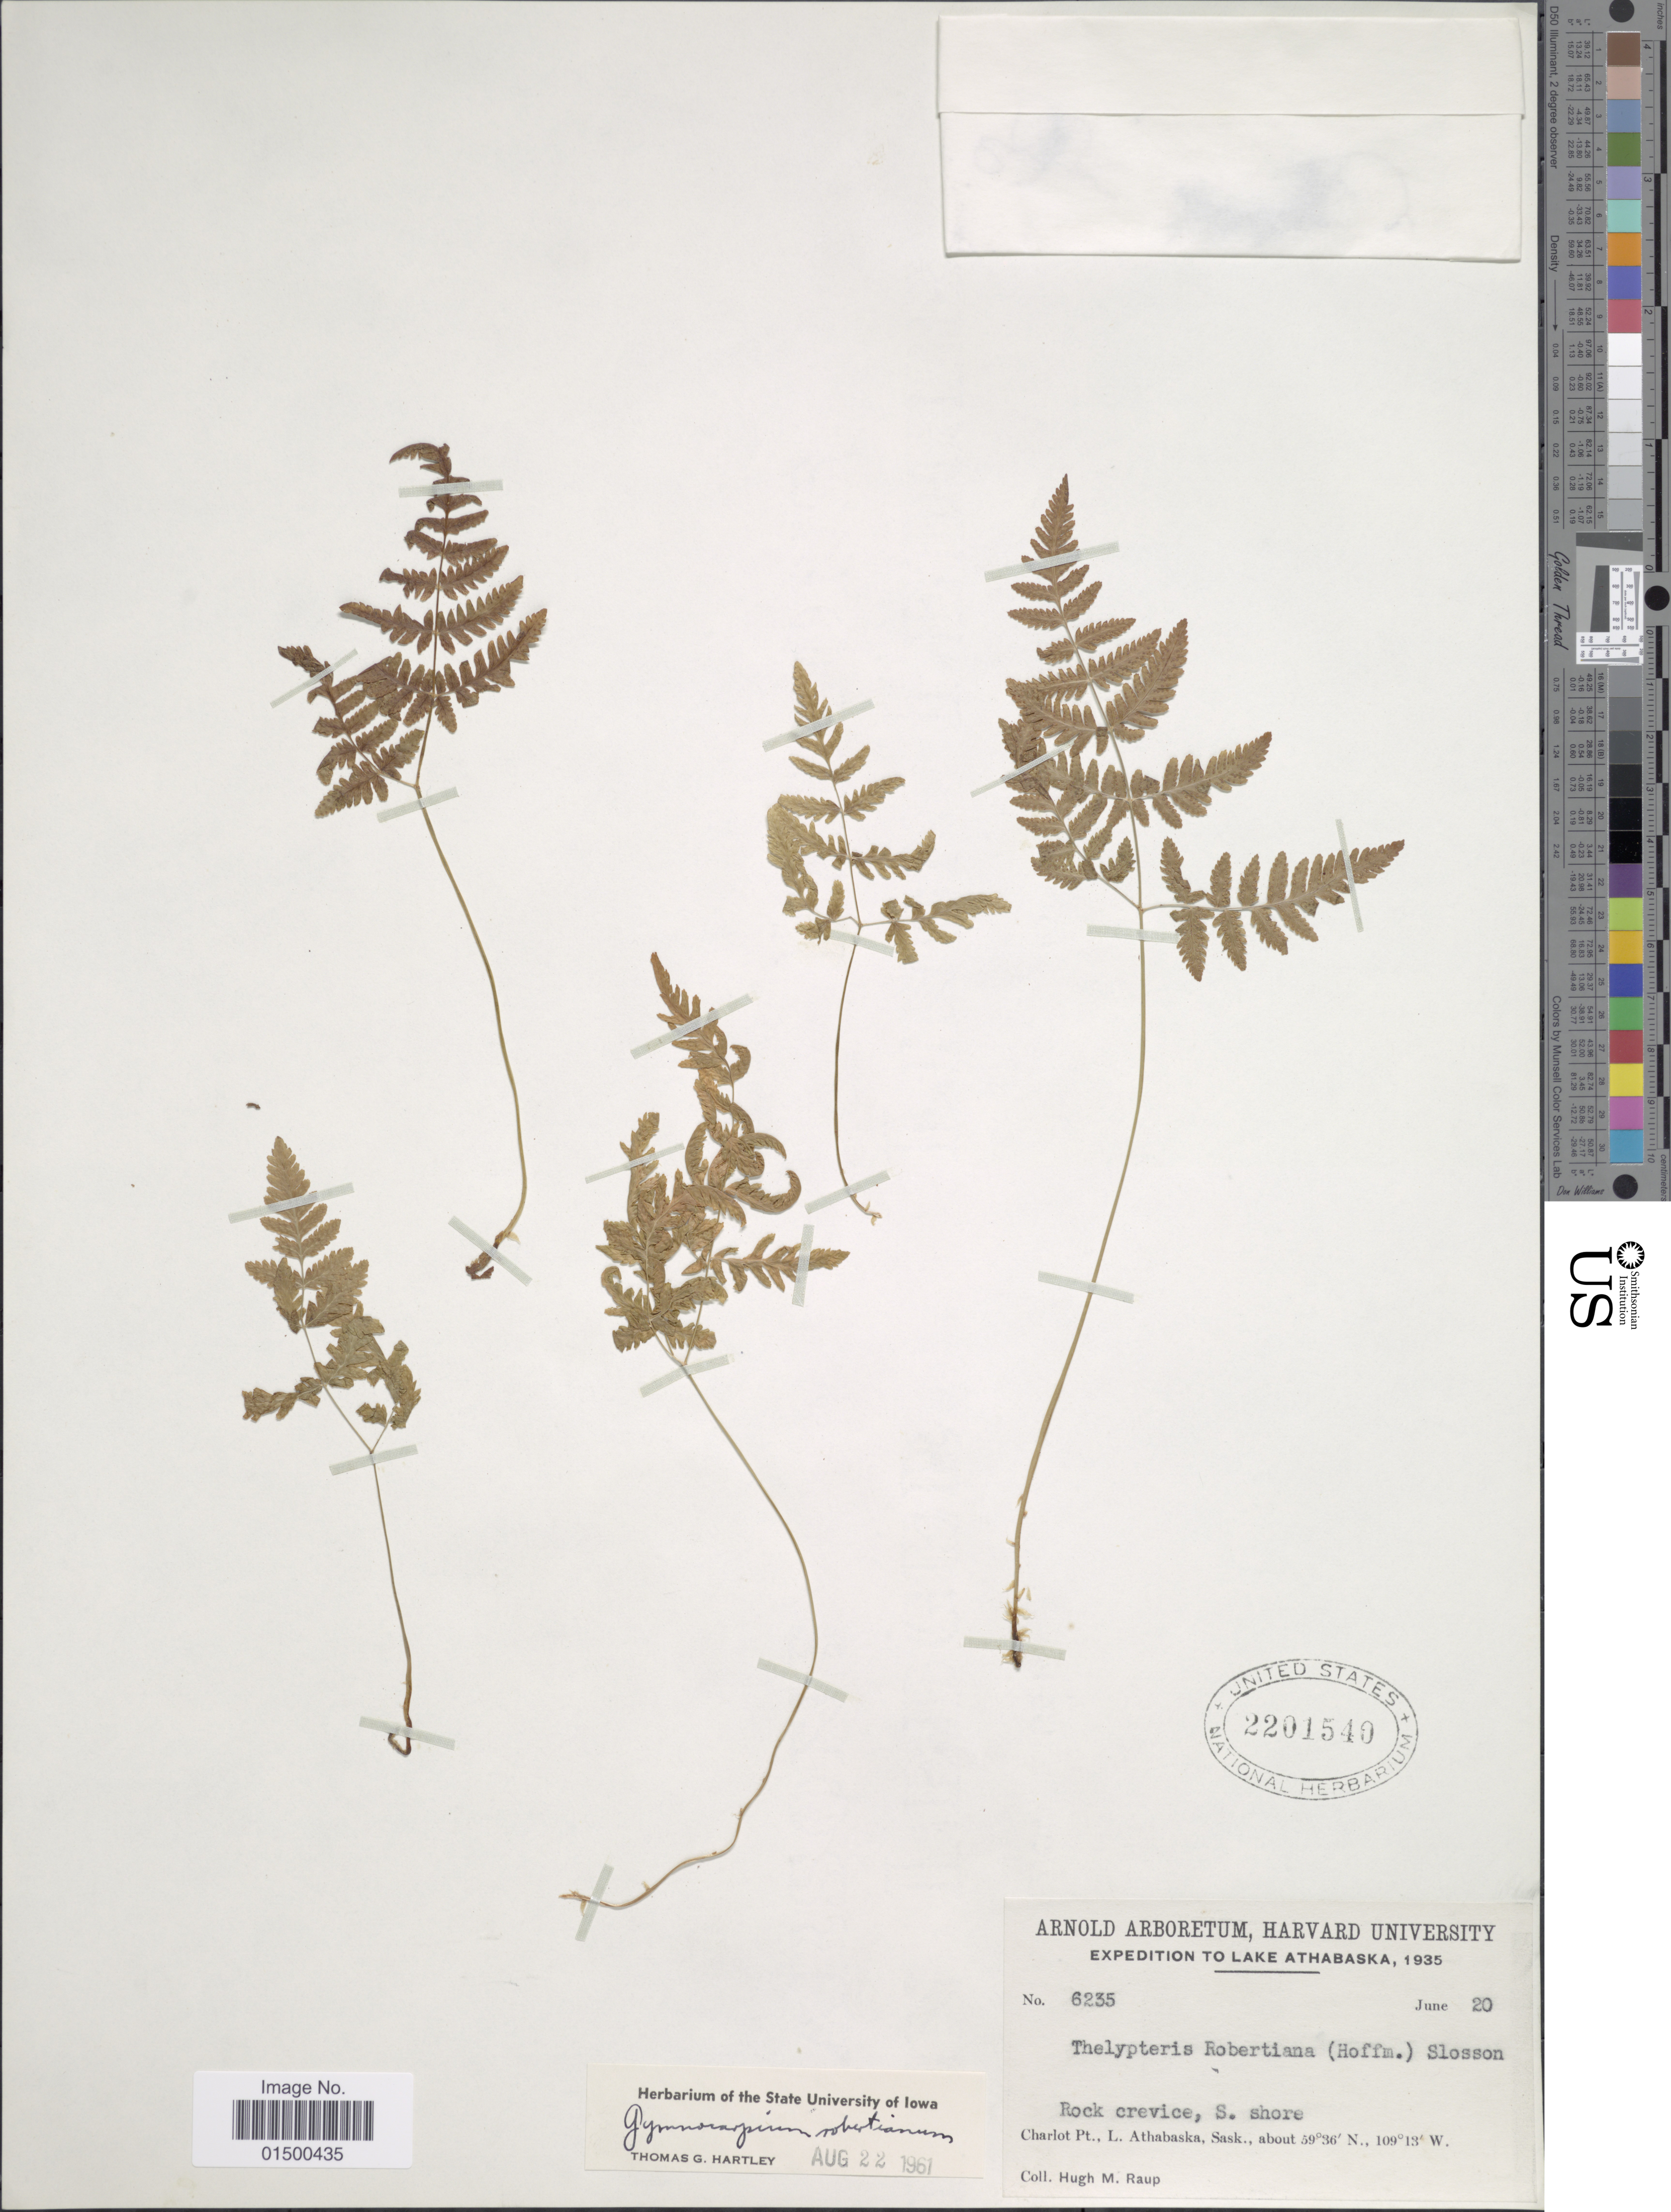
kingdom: Plantae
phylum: Tracheophyta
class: Polypodiopsida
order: Polypodiales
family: Cystopteridaceae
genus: Gymnocarpium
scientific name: Gymnocarpium robertianum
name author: (Hoffm.) Newman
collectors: H. Raup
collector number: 6235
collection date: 1935-06-20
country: Canada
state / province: Saskatchewan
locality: Rock crevice, S. shore, Charlot Pt., L. Athabaska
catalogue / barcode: US 2201540